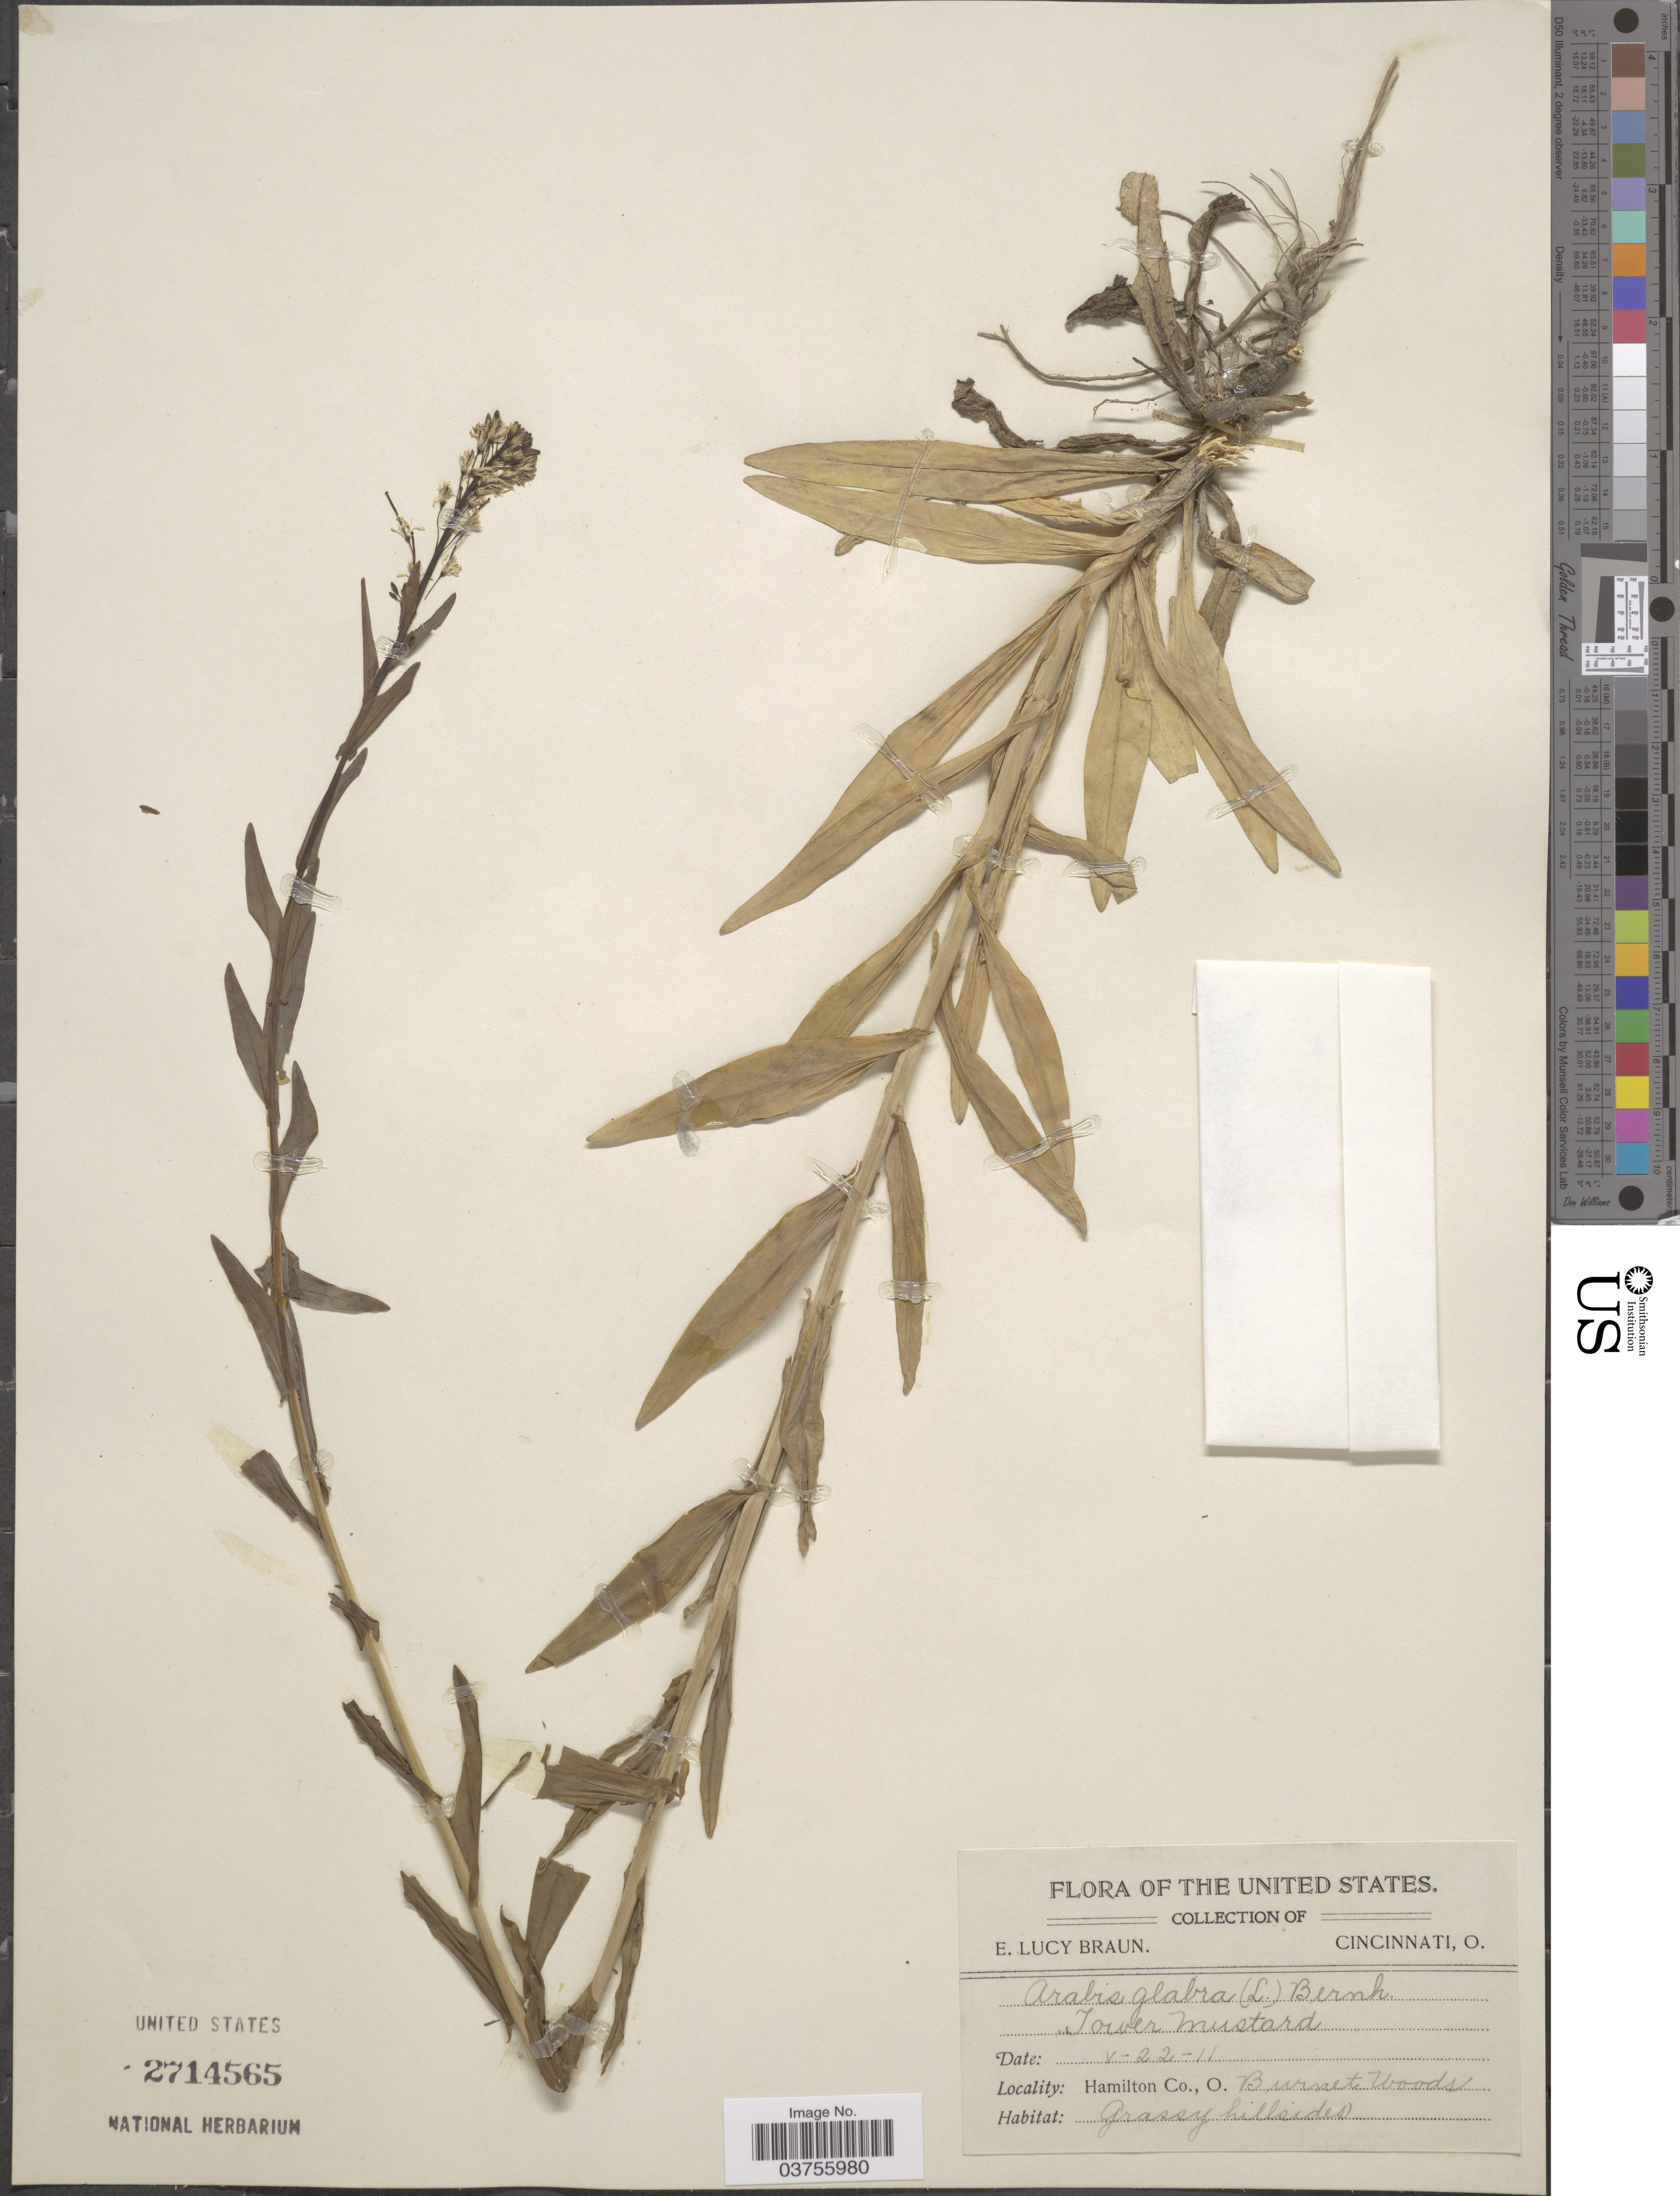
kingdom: Plantae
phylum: Tracheophyta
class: Magnoliopsida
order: Brassicales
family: Brassicaceae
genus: Turritis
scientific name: Turritis glabra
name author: L.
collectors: E. L. Braun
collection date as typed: Transcribed d/m/y: 22/5/11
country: United States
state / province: Ohio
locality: Hamilton Co. Burnet Woods.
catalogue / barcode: US 2714565